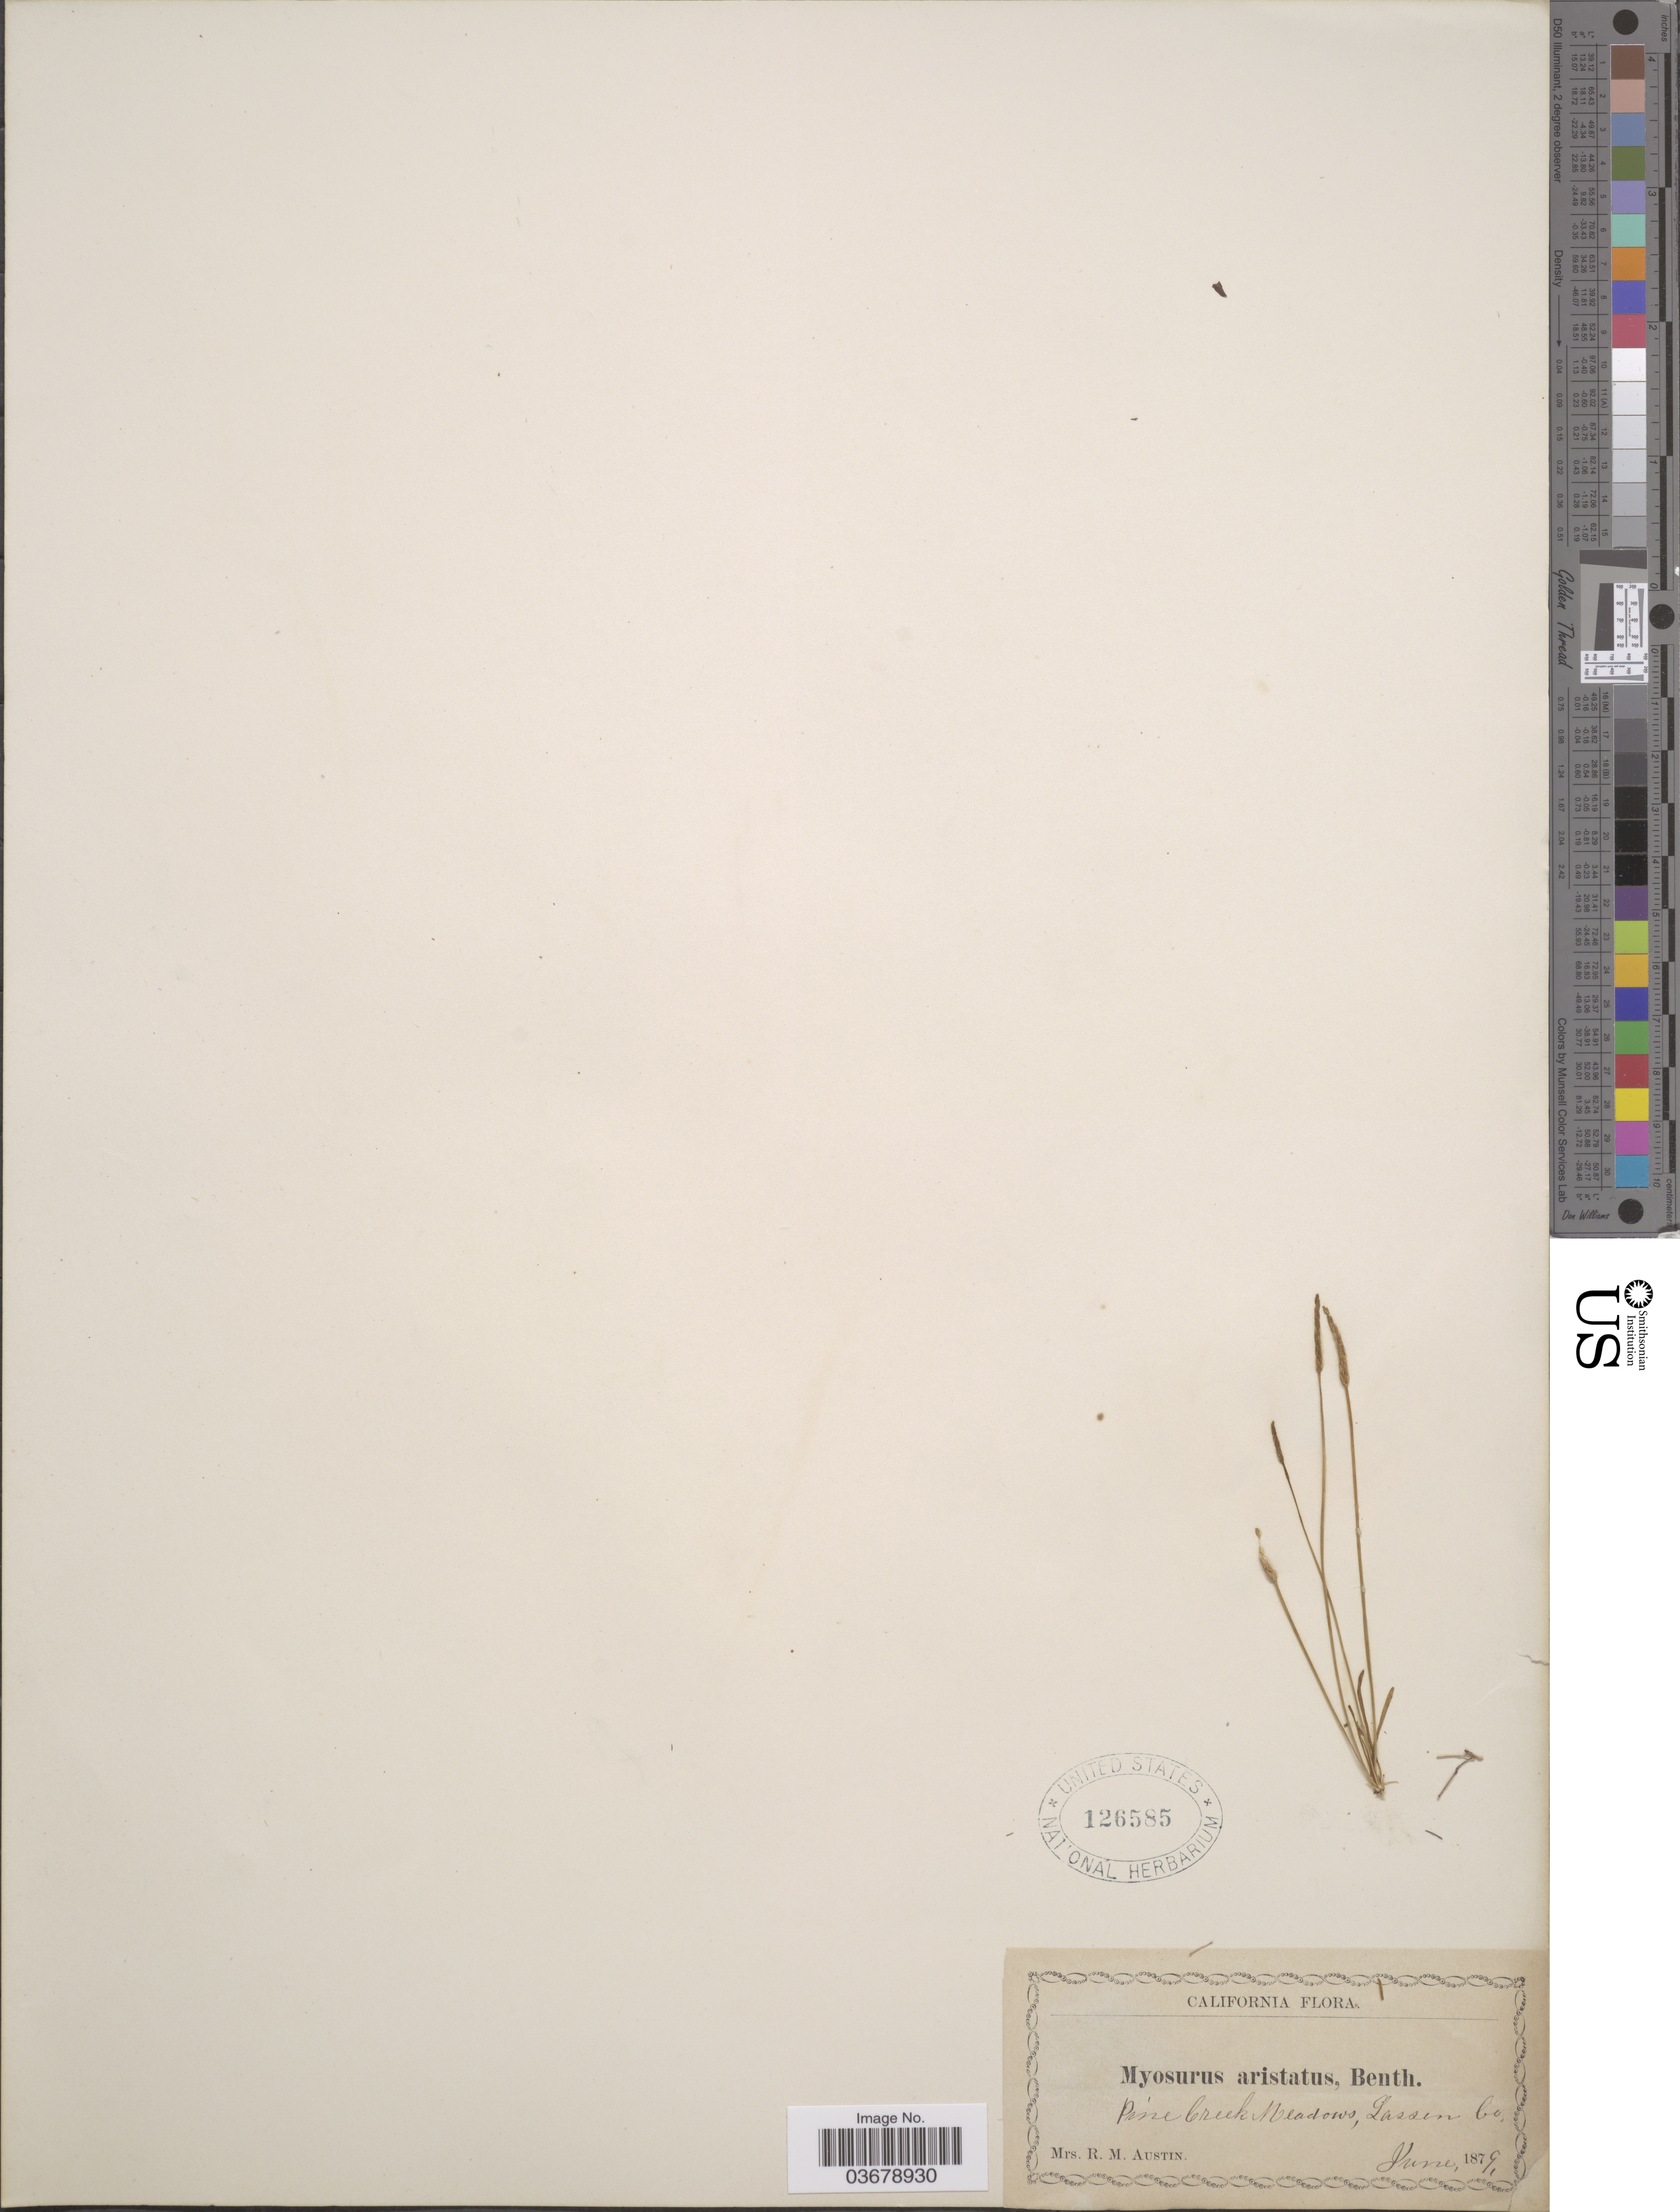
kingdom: Plantae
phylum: Tracheophyta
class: Magnoliopsida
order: Ranunculales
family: Ranunculaceae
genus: Myosurus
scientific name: Myosurus lepturus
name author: (A. Gray) Howell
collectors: R. Austin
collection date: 1879-06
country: United States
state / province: California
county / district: Lassen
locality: Pine Creek Meadows, Lassen Co.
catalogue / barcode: US 126585